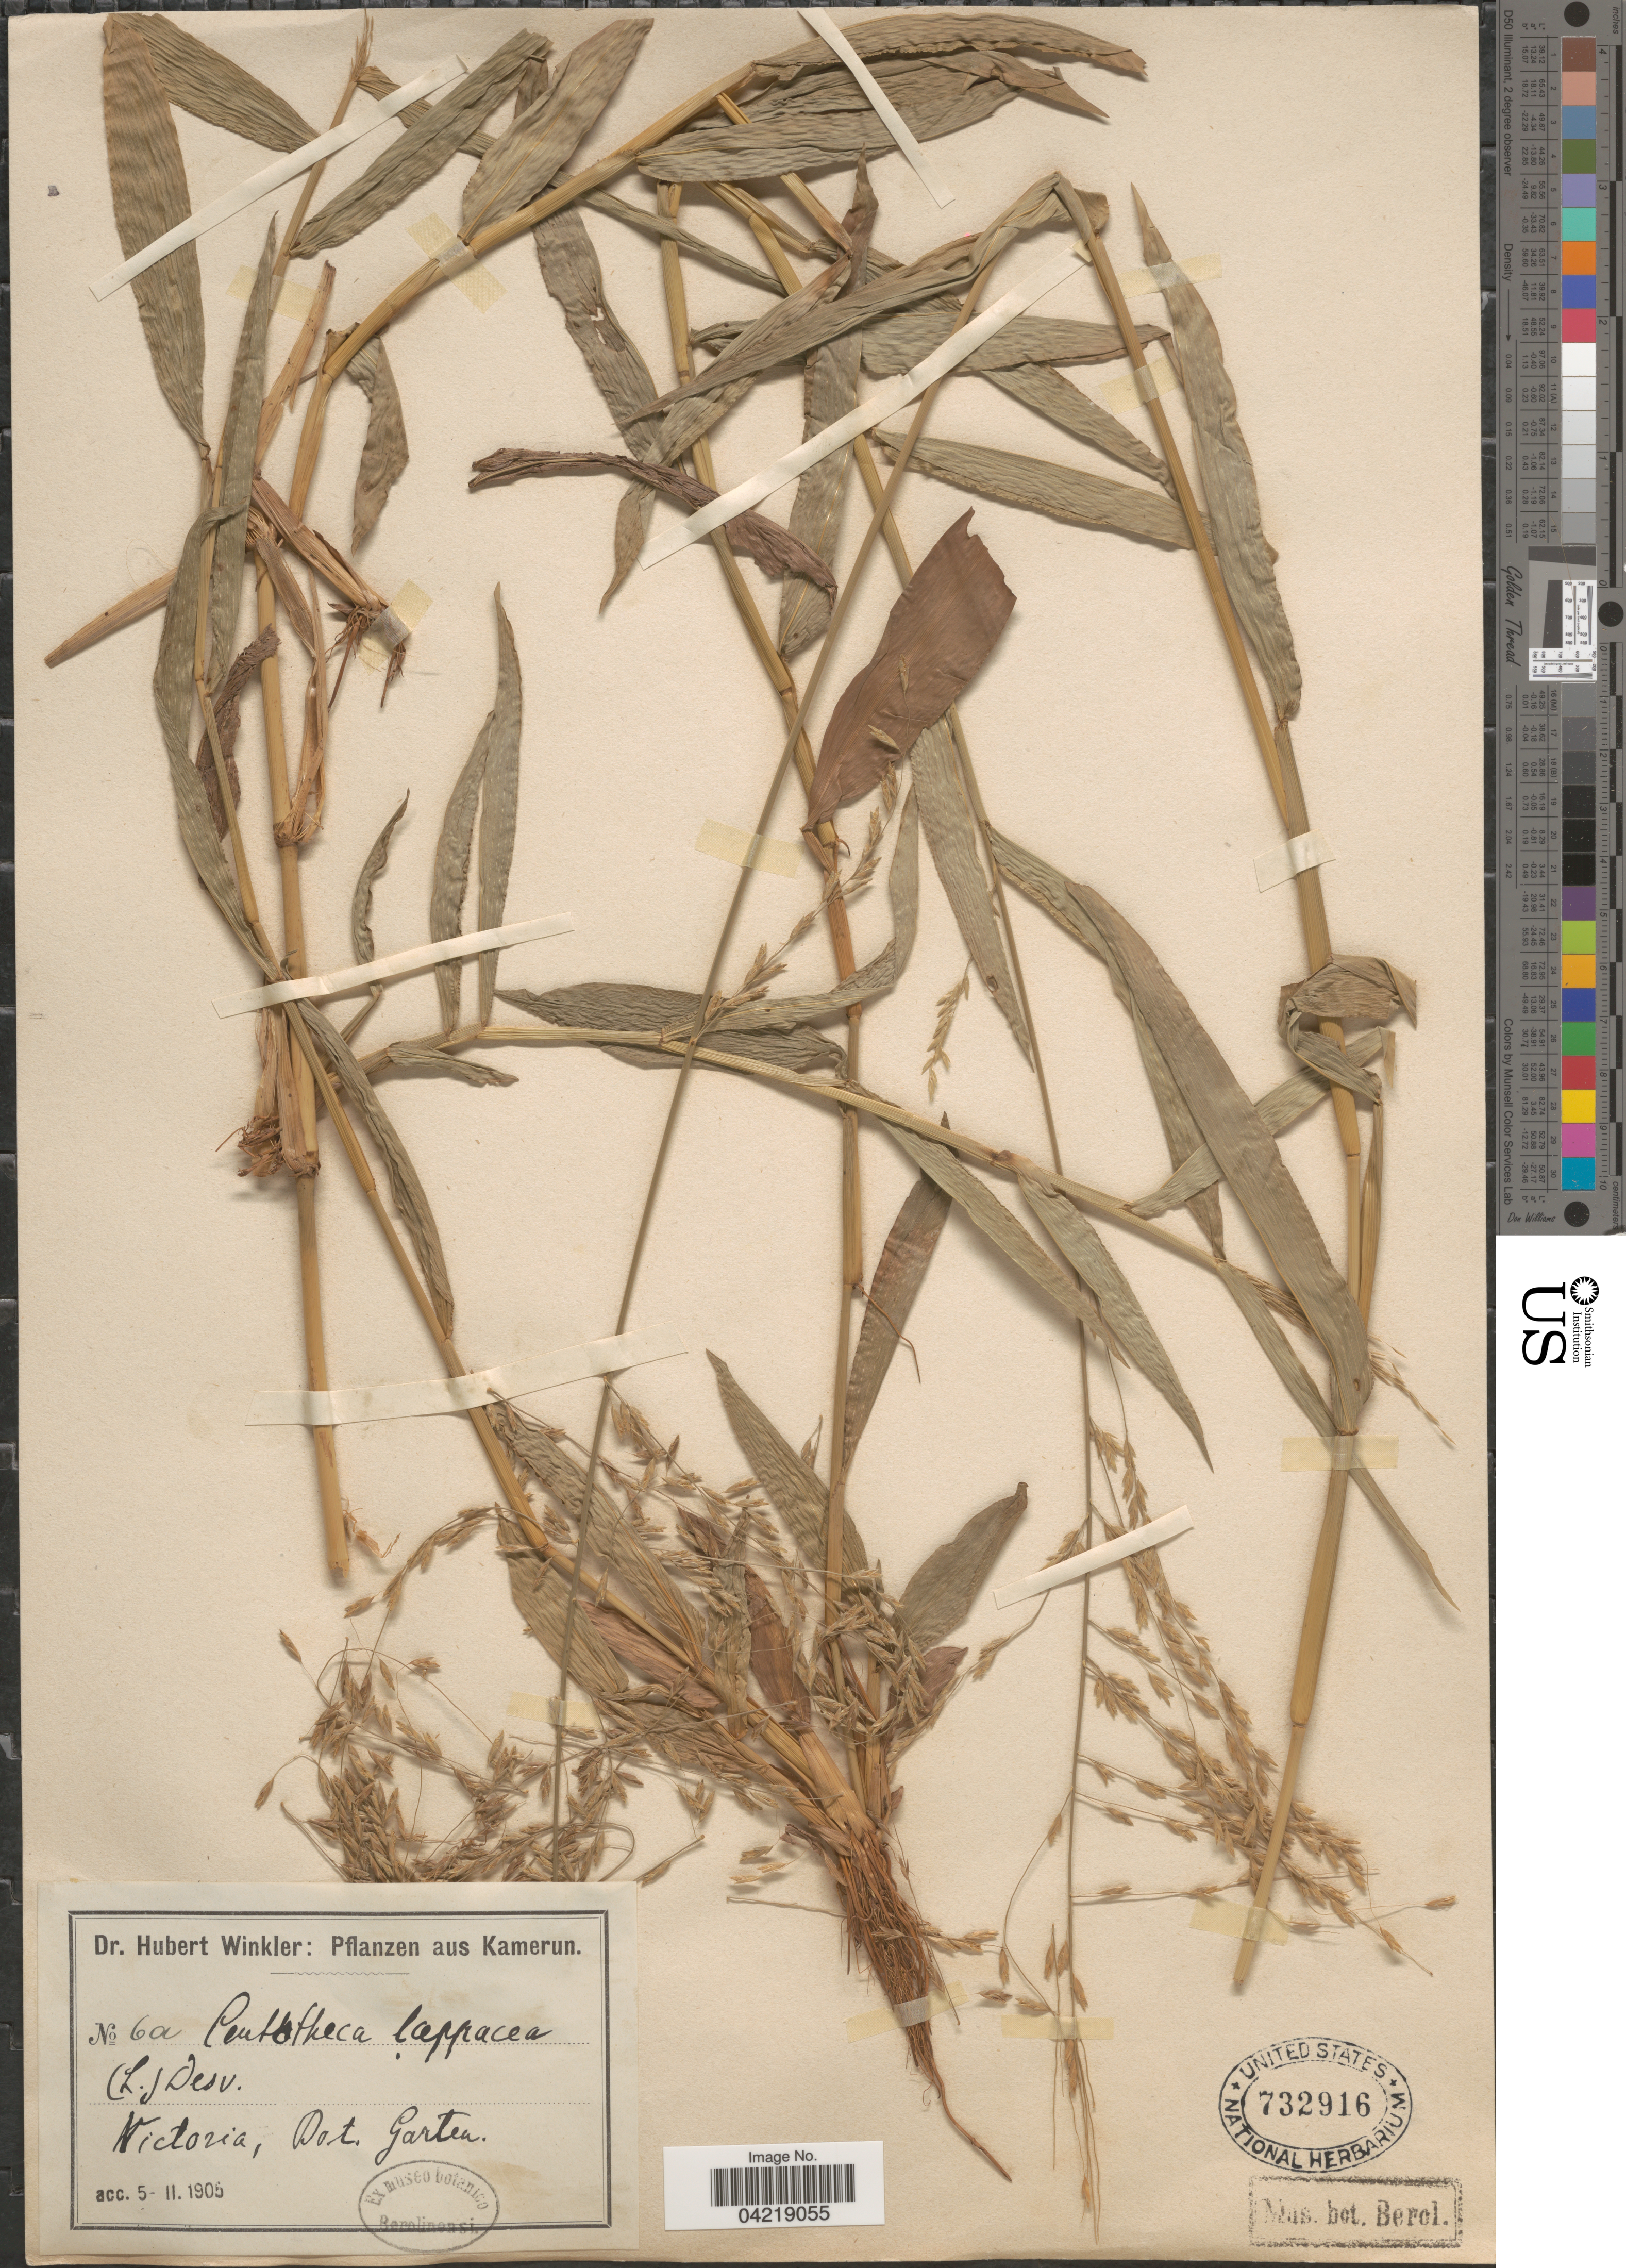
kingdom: Plantae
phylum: Tracheophyta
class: Liliopsida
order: Poales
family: Poaceae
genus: Centotheca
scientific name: Centotheca lappacea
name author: (L.) Desv.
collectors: H. J. P. Winkler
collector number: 6a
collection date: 1905-11-05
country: Cameroon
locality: Kamerun. Victoria, Dot. Garten.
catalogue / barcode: US 732916